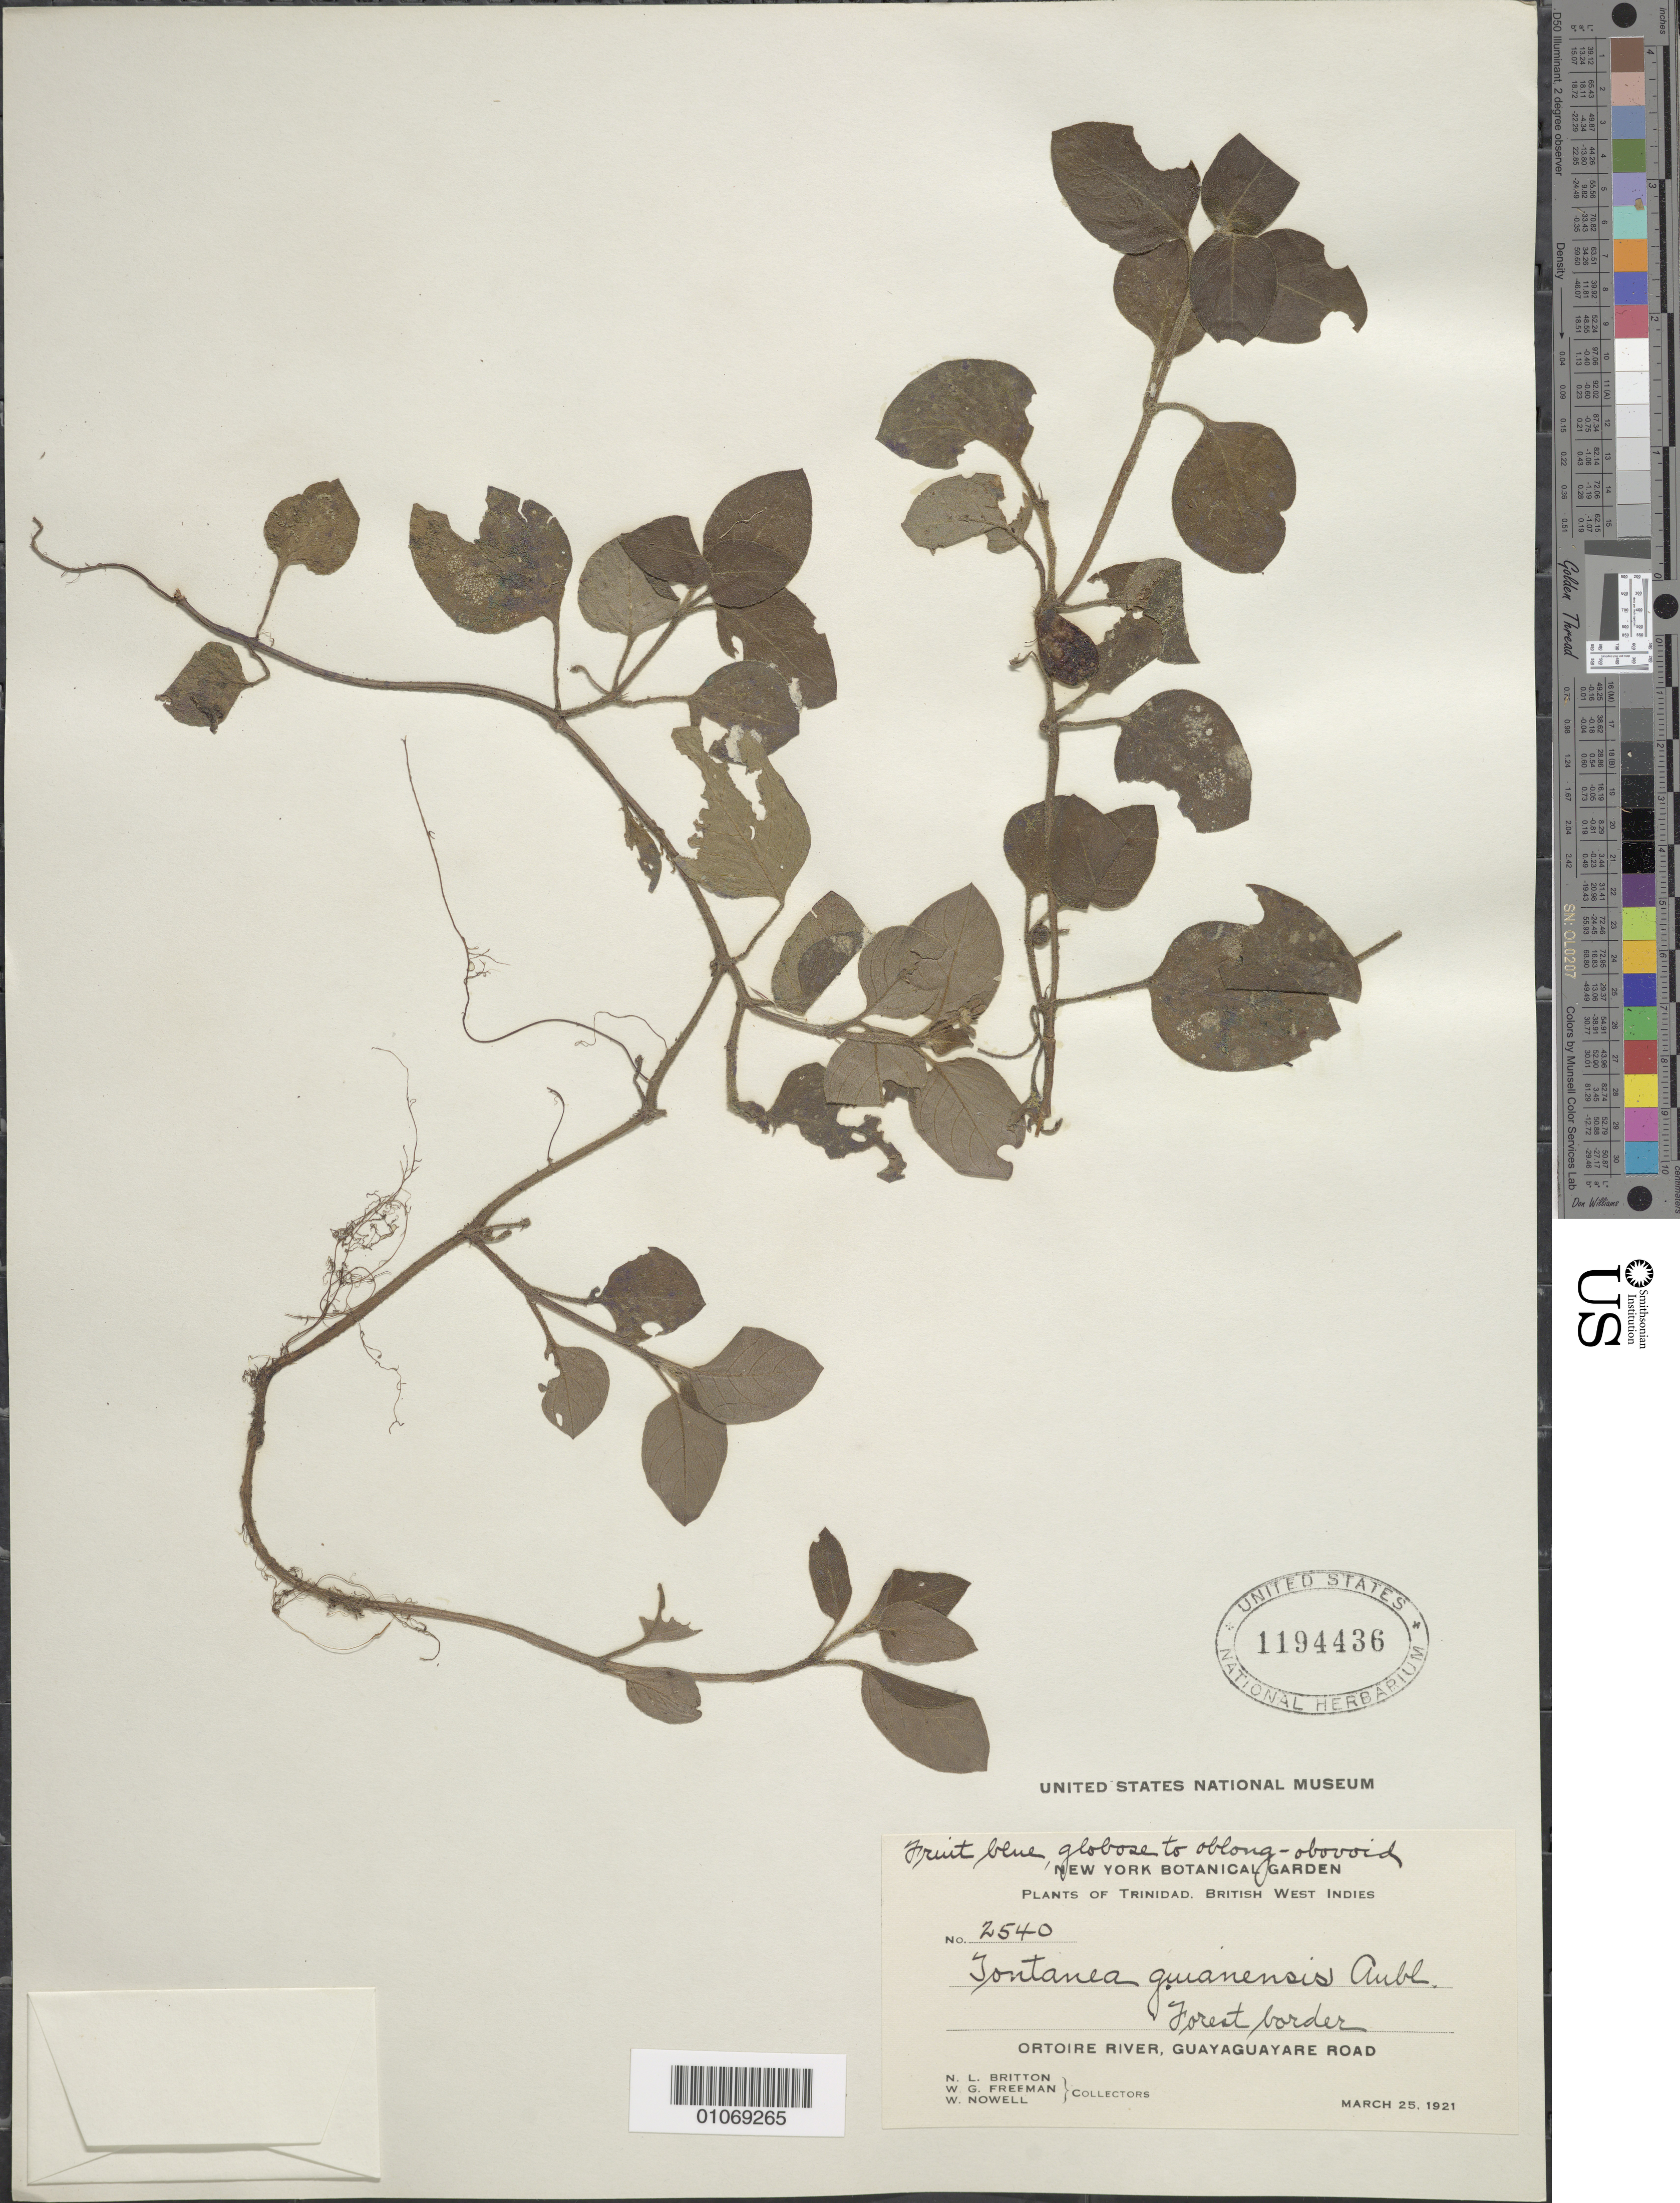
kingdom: Plantae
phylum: Tracheophyta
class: Magnoliopsida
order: Gentianales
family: Rubiaceae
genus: Coccocypselum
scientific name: Coccocypselum guianense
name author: (Aubl.) K. Schum.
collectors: N. Britton, W. Freeman & W. Nowell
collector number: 2540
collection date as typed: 25 Mar 1921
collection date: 1921-03-25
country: Trinidad and Tobago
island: Trinidad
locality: Ortoire River, Guayaguayare road. Forest border.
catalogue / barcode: US 1194436